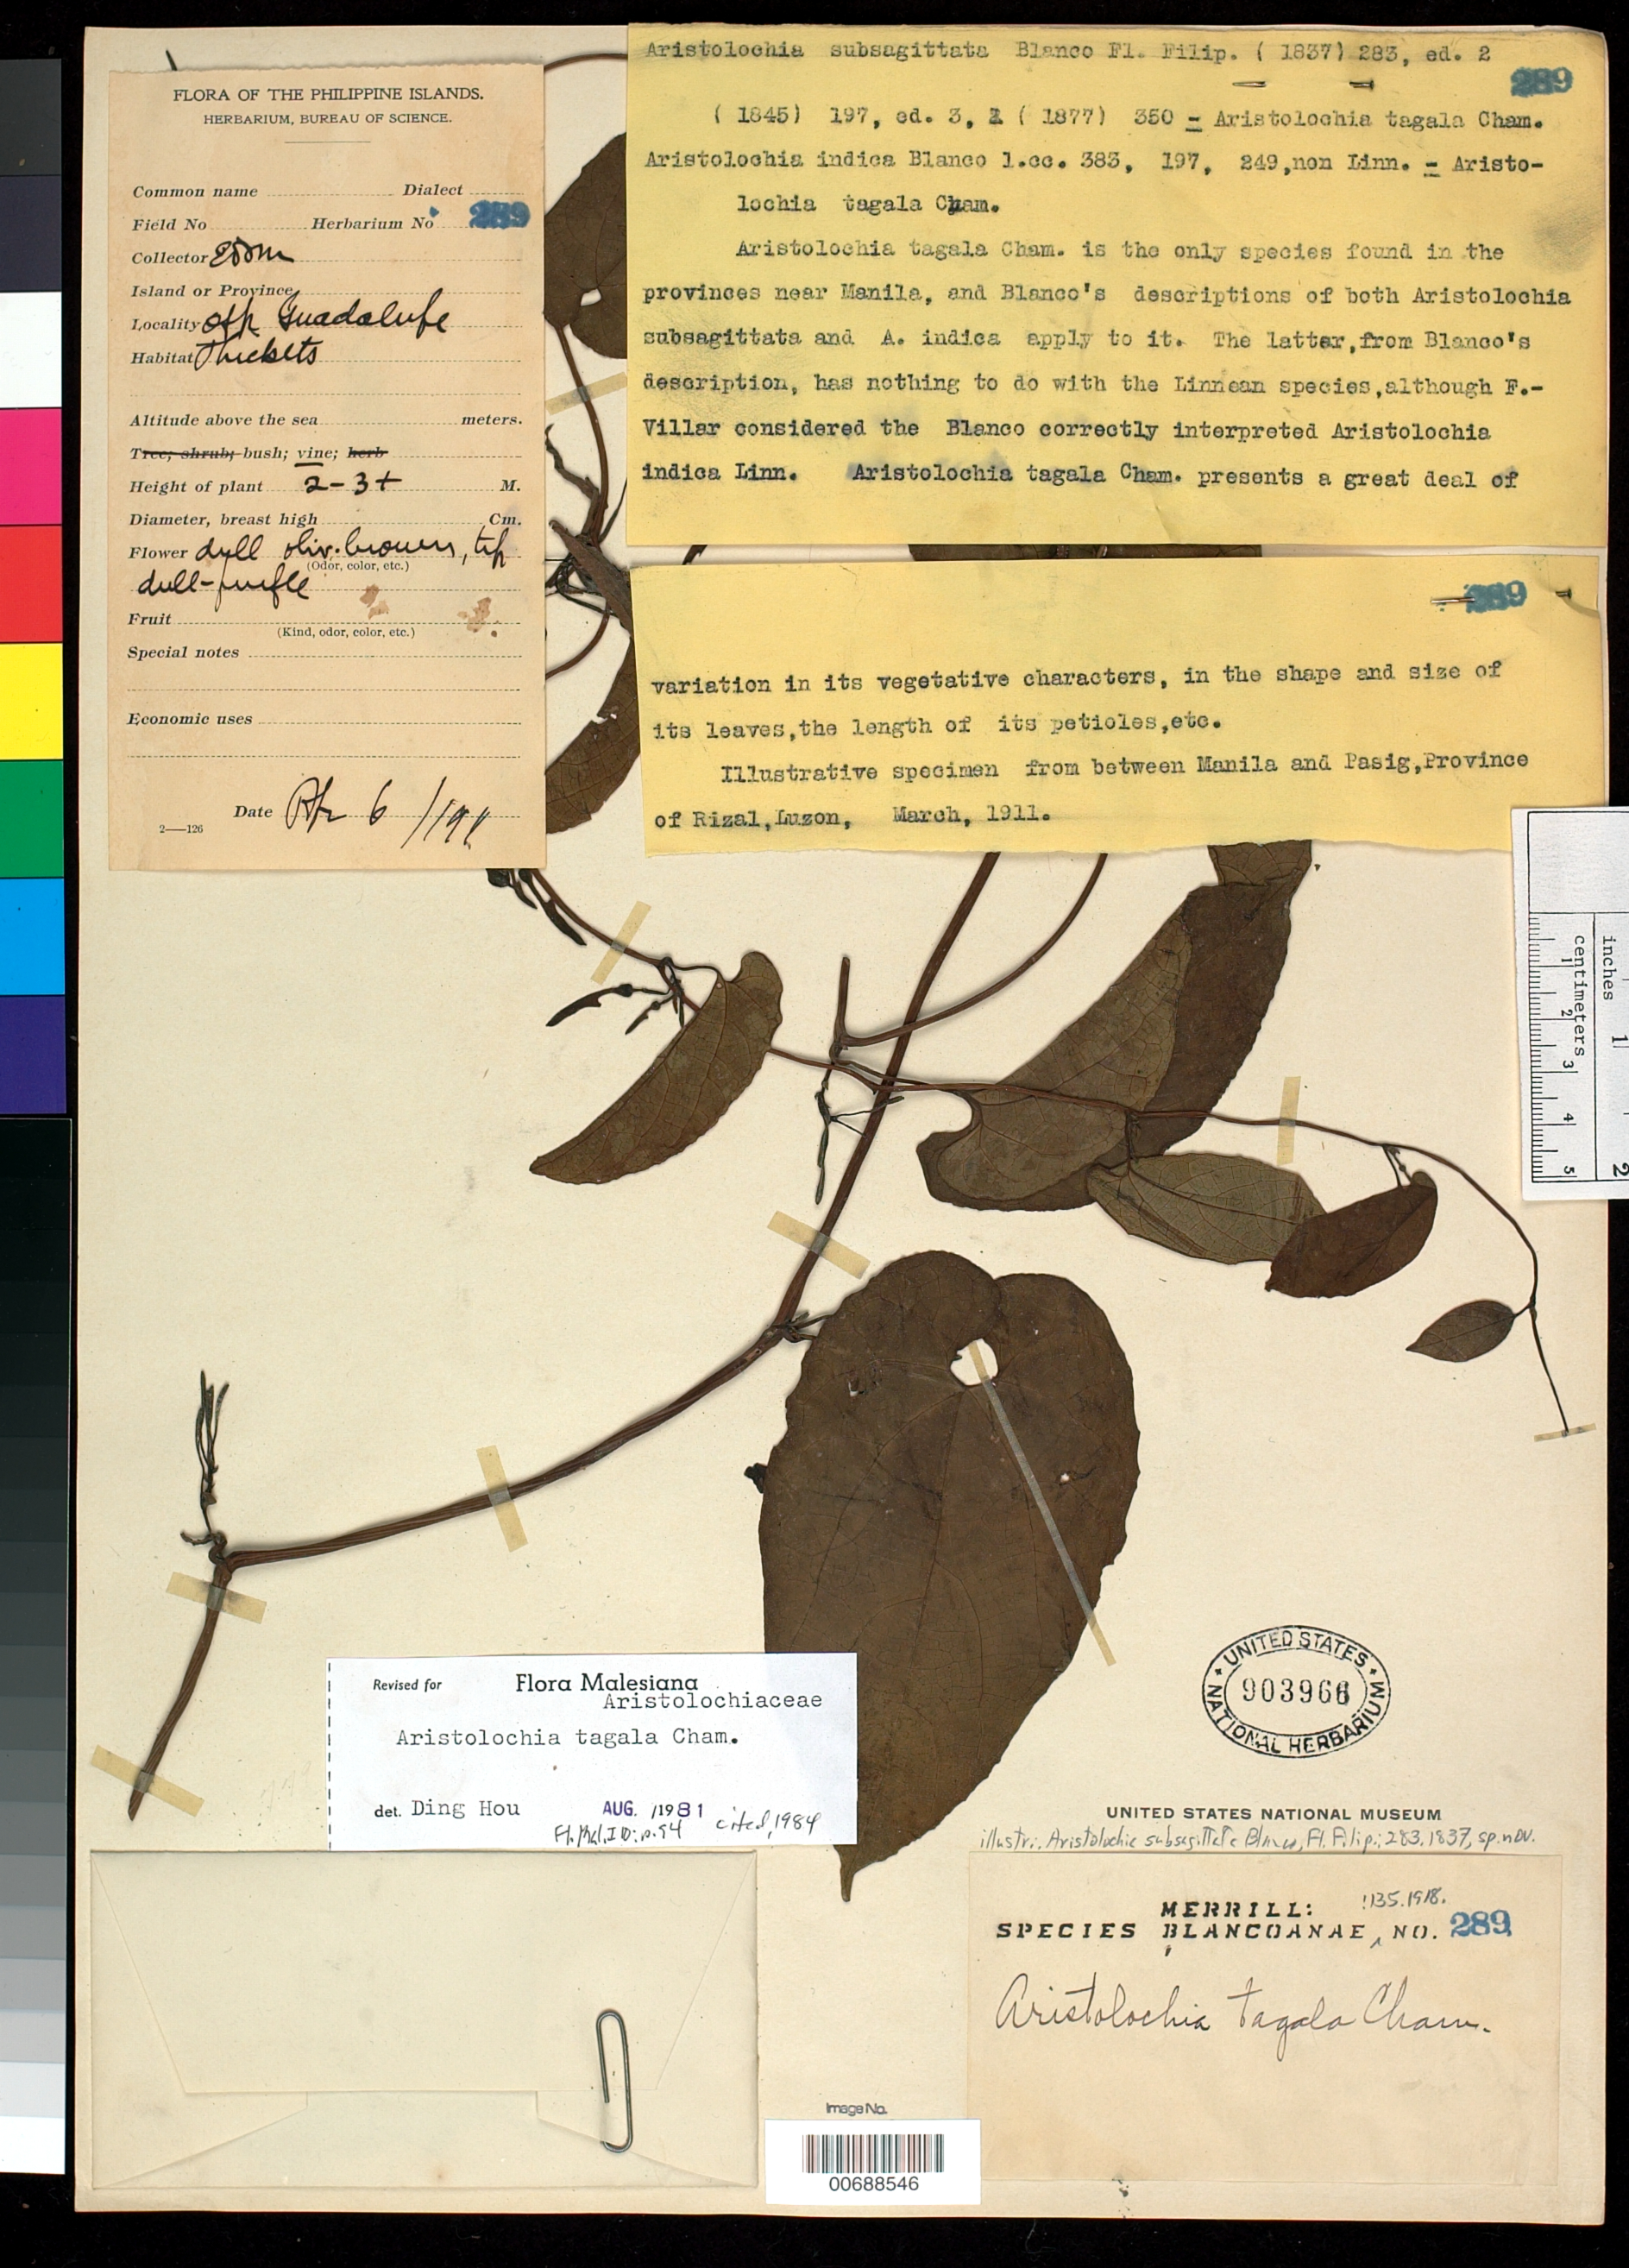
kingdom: Plantae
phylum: Tracheophyta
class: Magnoliopsida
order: Piperales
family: Aristolochiaceae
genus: Aristolochia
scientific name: Aristolochia tagala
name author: Cham.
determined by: Ding Hou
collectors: E. D. Merrill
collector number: Sp. Blancoan. 0289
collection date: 1913-03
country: Philippines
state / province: National Capital Region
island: Luzon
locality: opp. Guadalupe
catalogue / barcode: US 903966